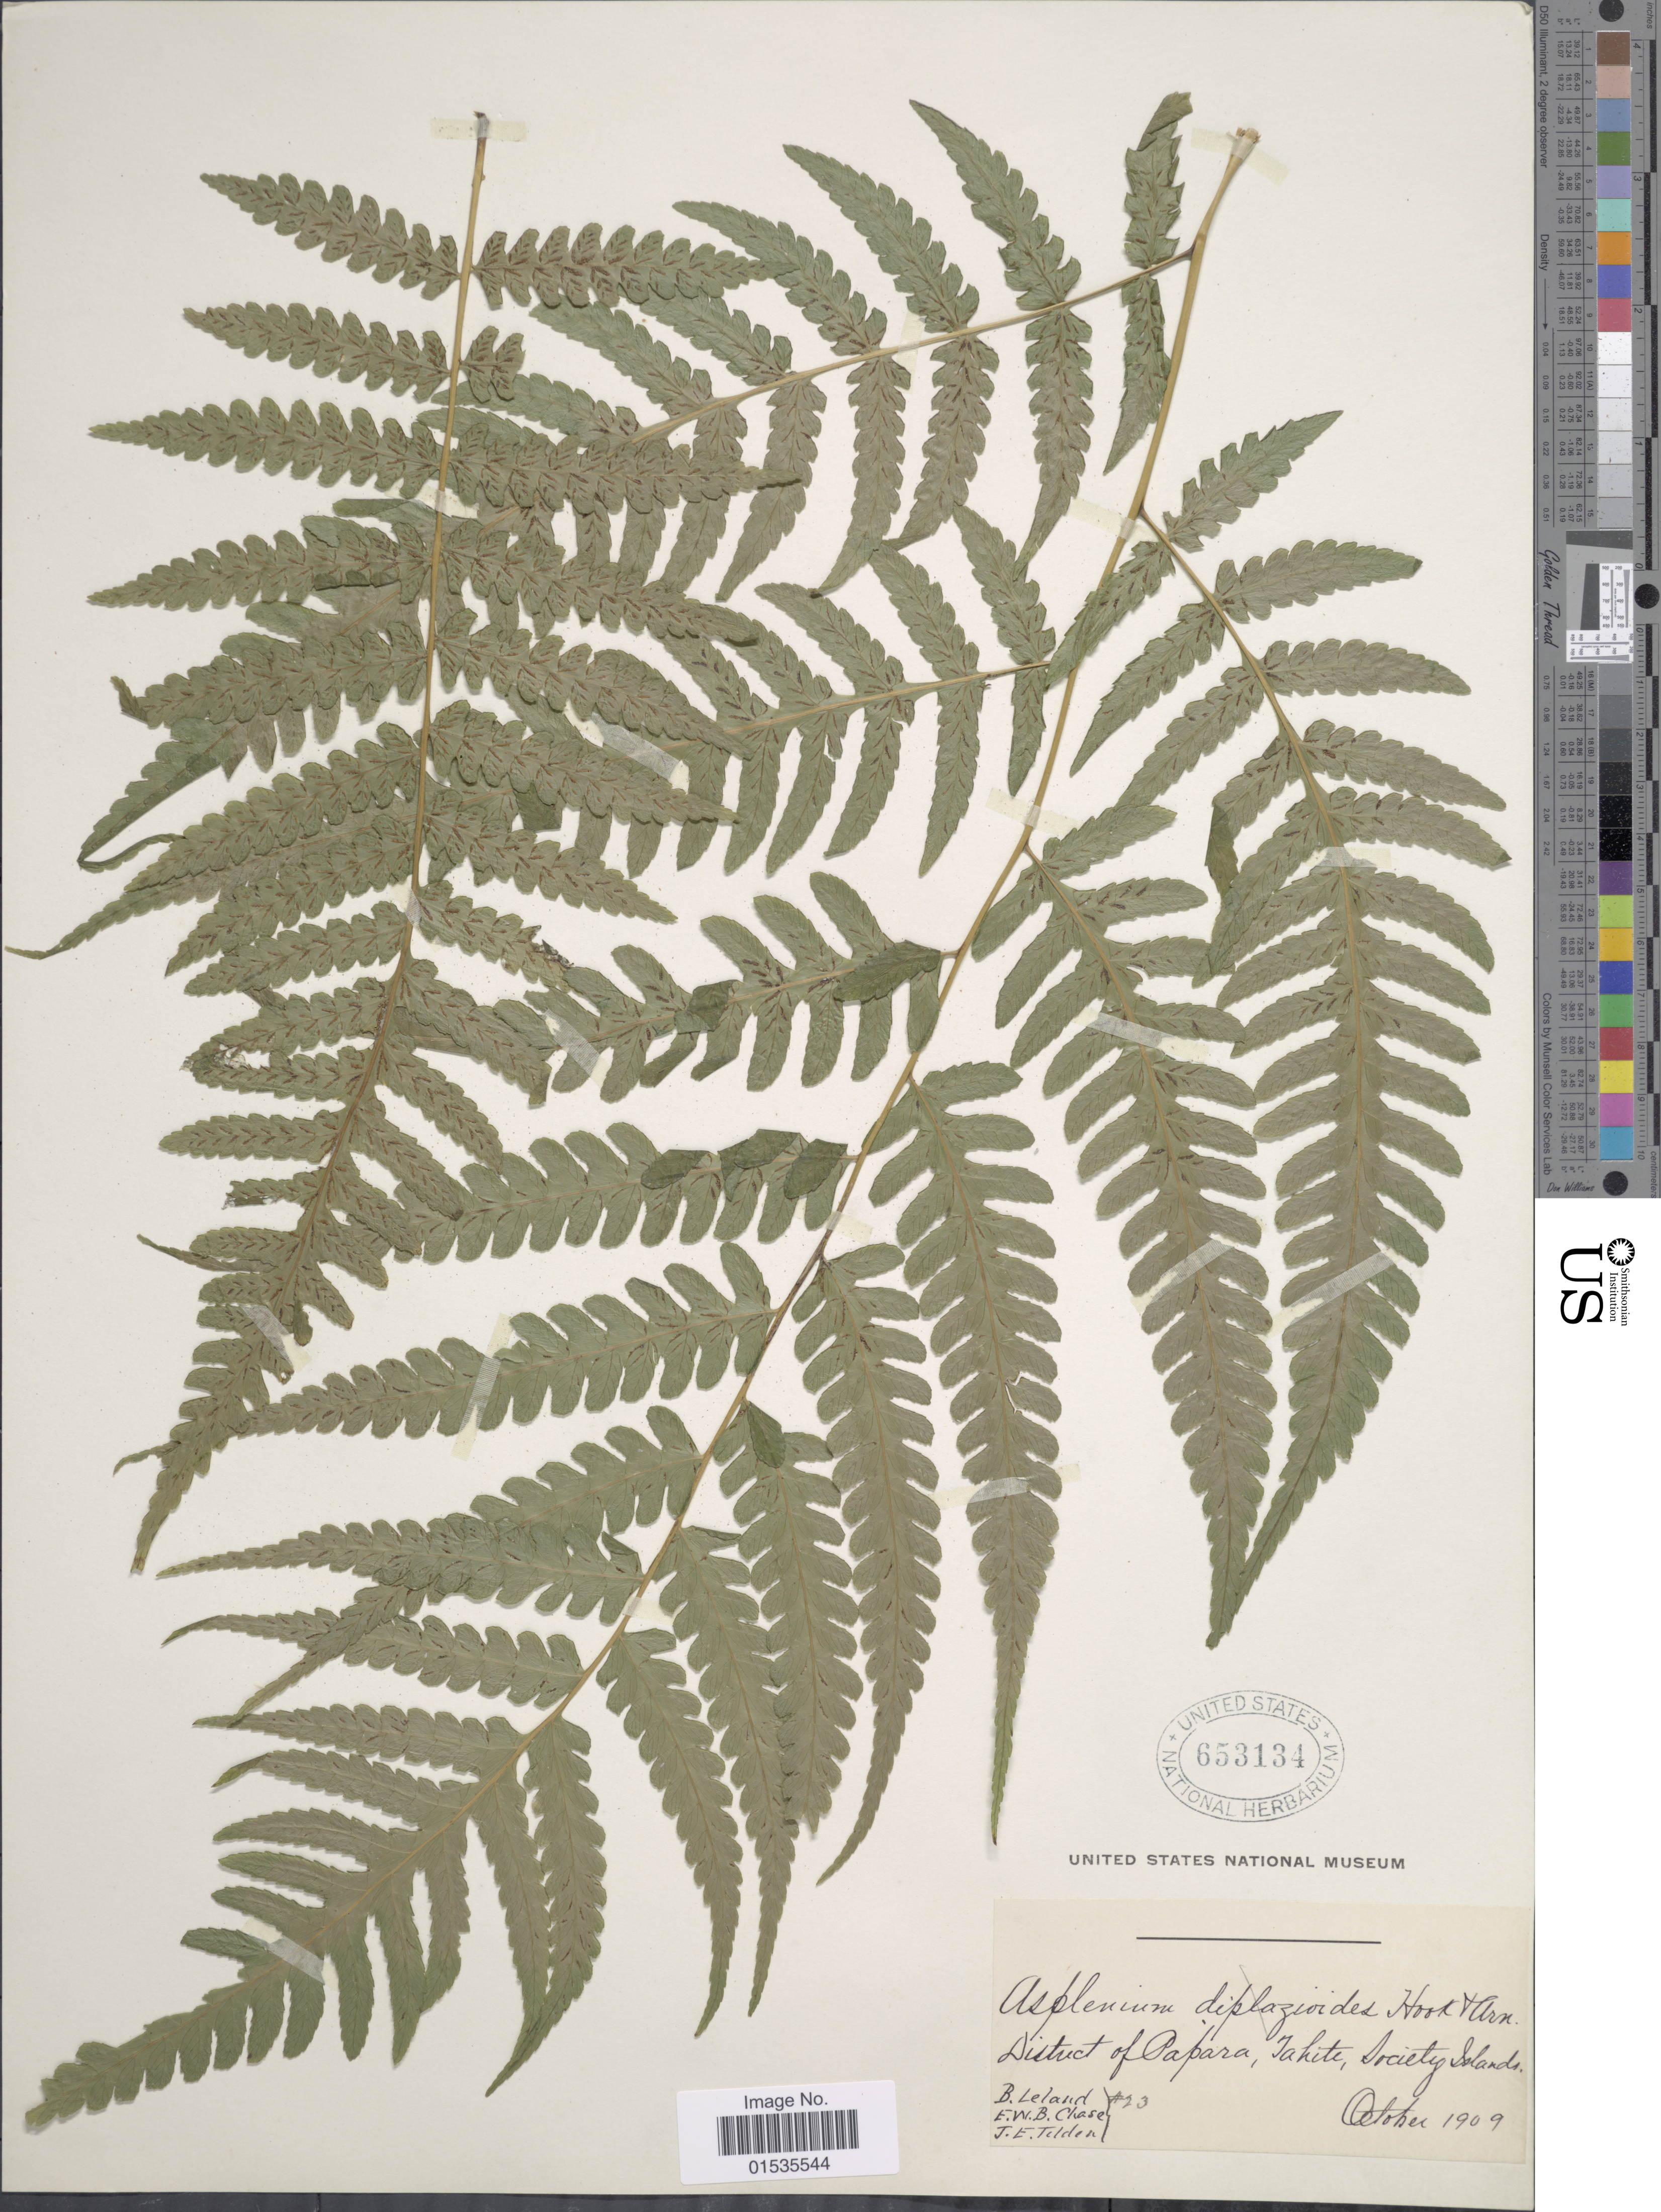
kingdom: Plantae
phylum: Tracheophyta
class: Polypodiopsida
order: Polypodiales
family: Athyriaceae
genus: Diplazium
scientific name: Diplazium harpeodes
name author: T. Moore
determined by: Florence, J.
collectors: B. Leland, E. W. Chase & J. E. Tilden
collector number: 23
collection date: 1909-10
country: French Polynesia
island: Tahiti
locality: Tahiti, Society Islands, District of Papara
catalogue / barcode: US 653134